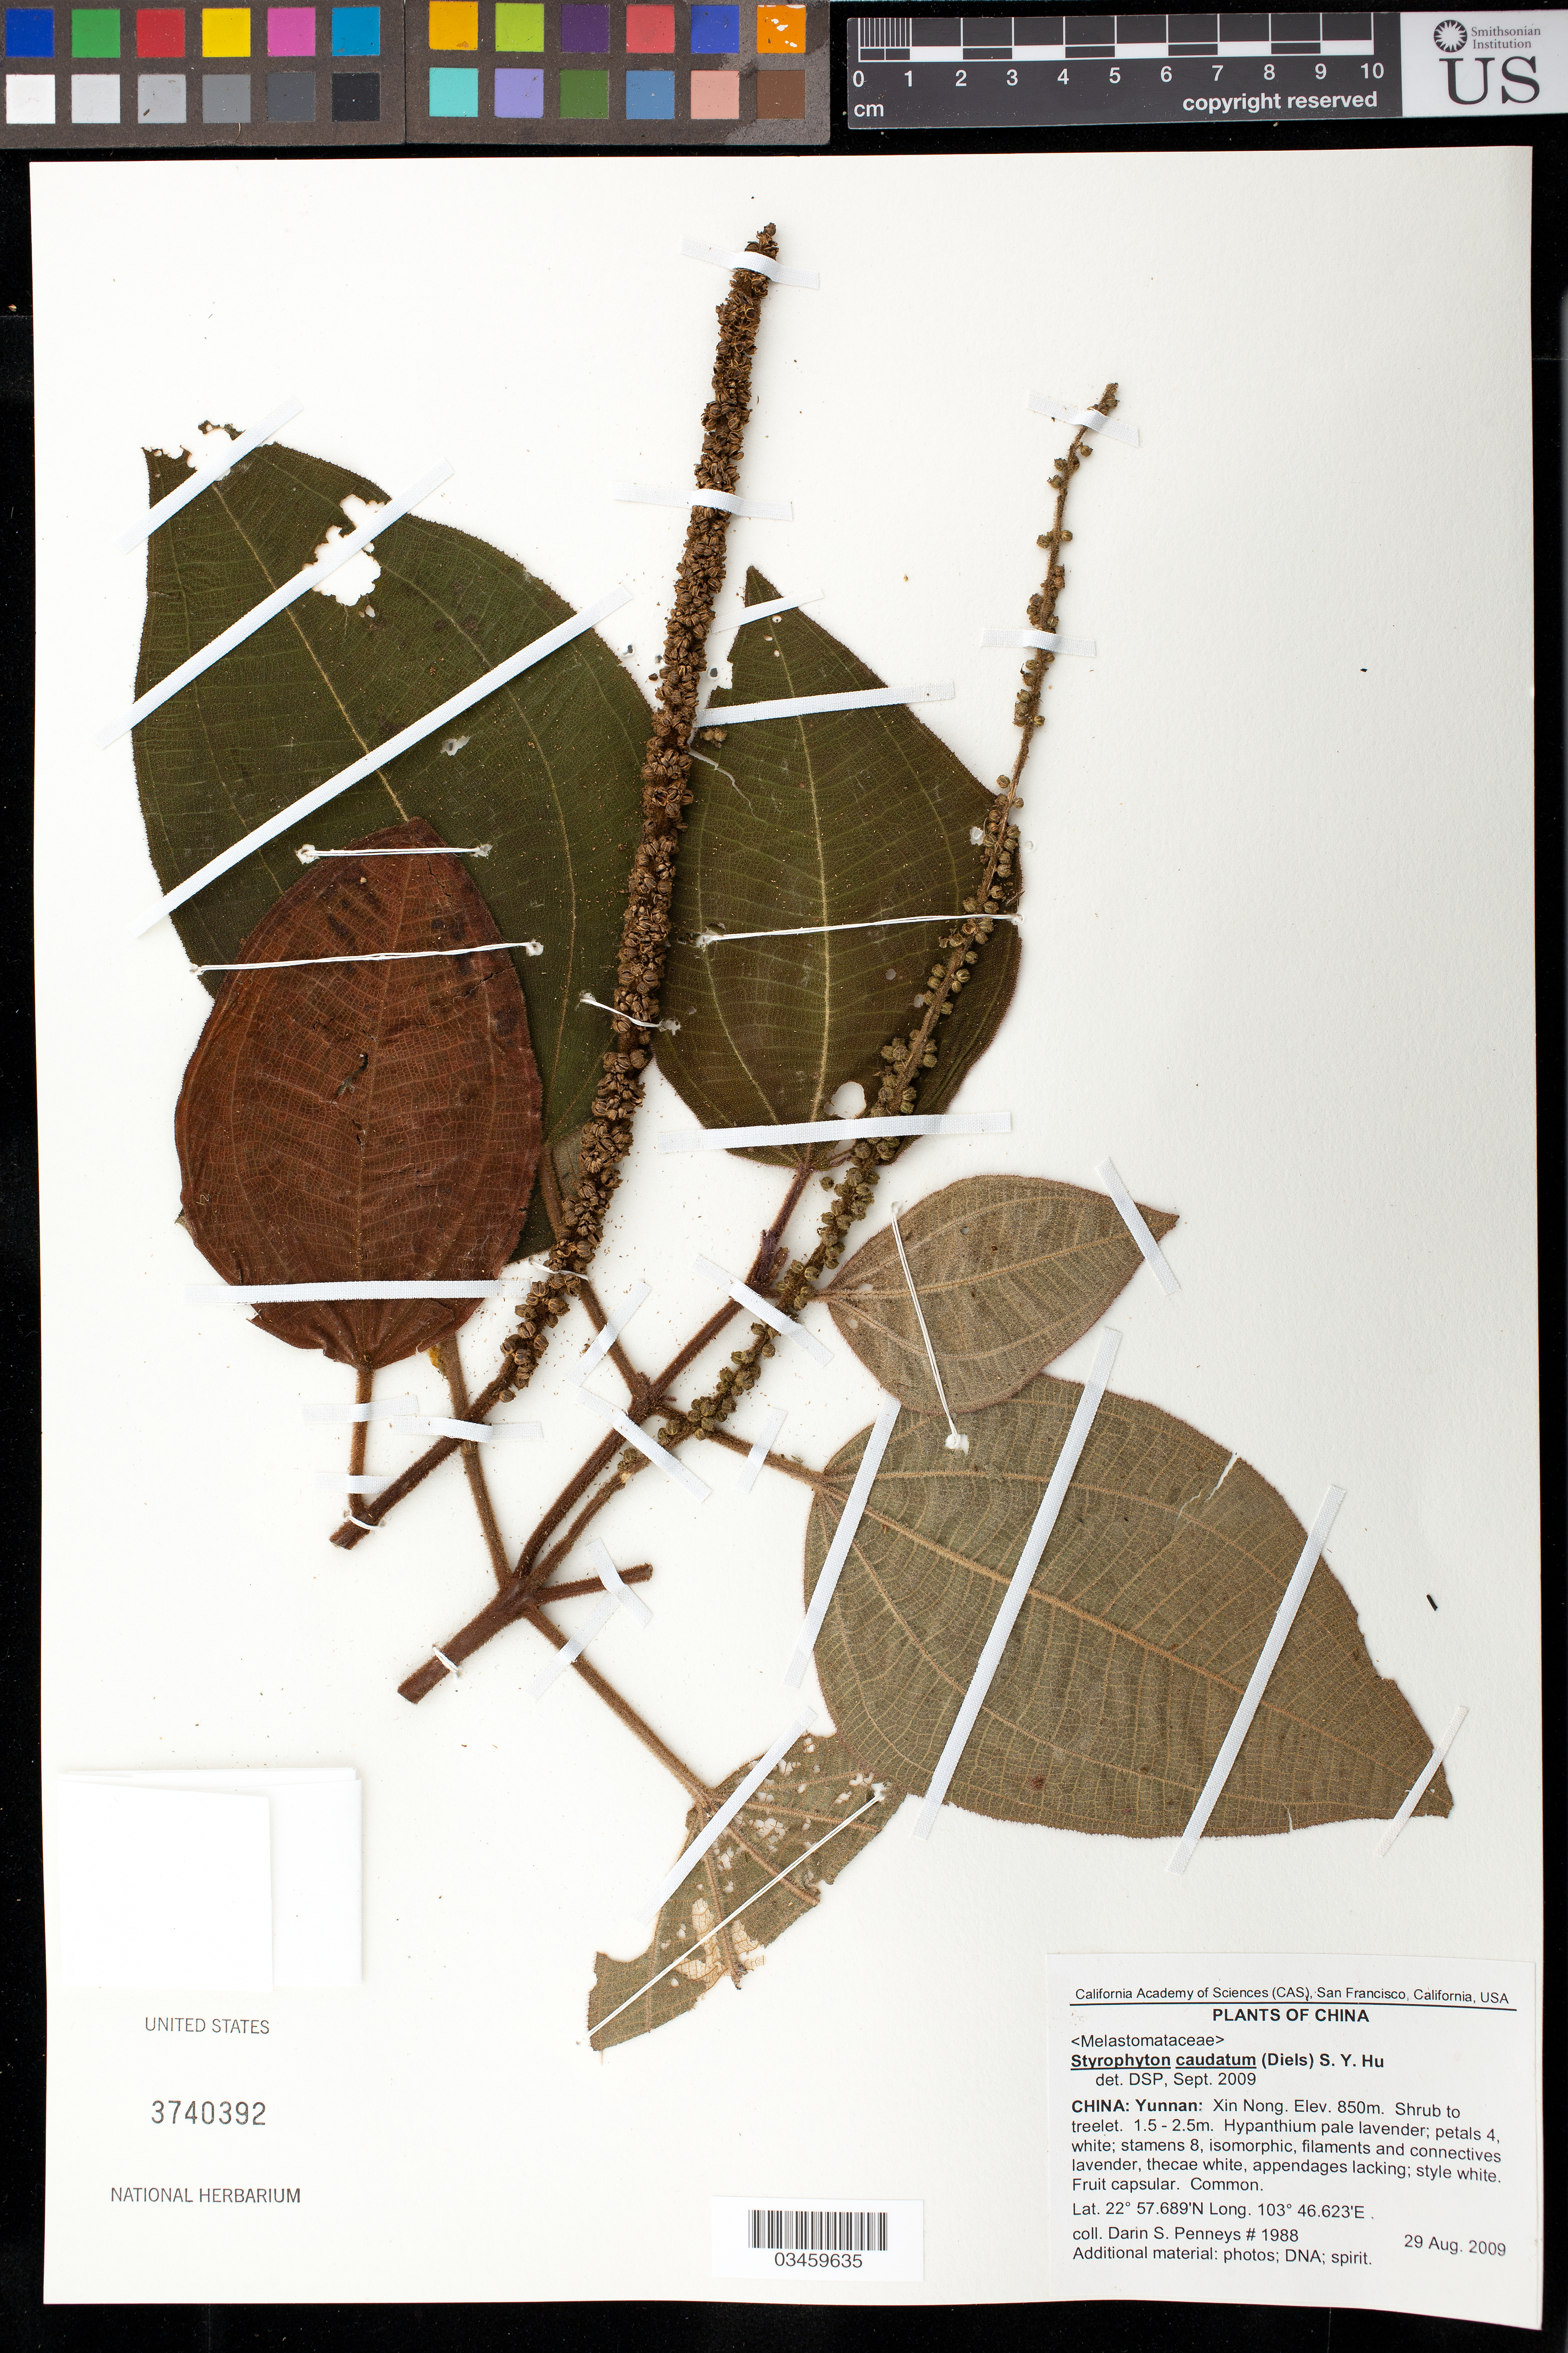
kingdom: Plantae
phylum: Tracheophyta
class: Magnoliopsida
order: Myrtales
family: Melastomataceae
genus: Styrophyton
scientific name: Styrophyton caudatum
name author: S.Y. Hu & Diels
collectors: D. S. Penneys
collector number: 1988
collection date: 2009-08-29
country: China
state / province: Yunnan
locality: Xin Nong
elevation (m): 850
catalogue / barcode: US 3740392